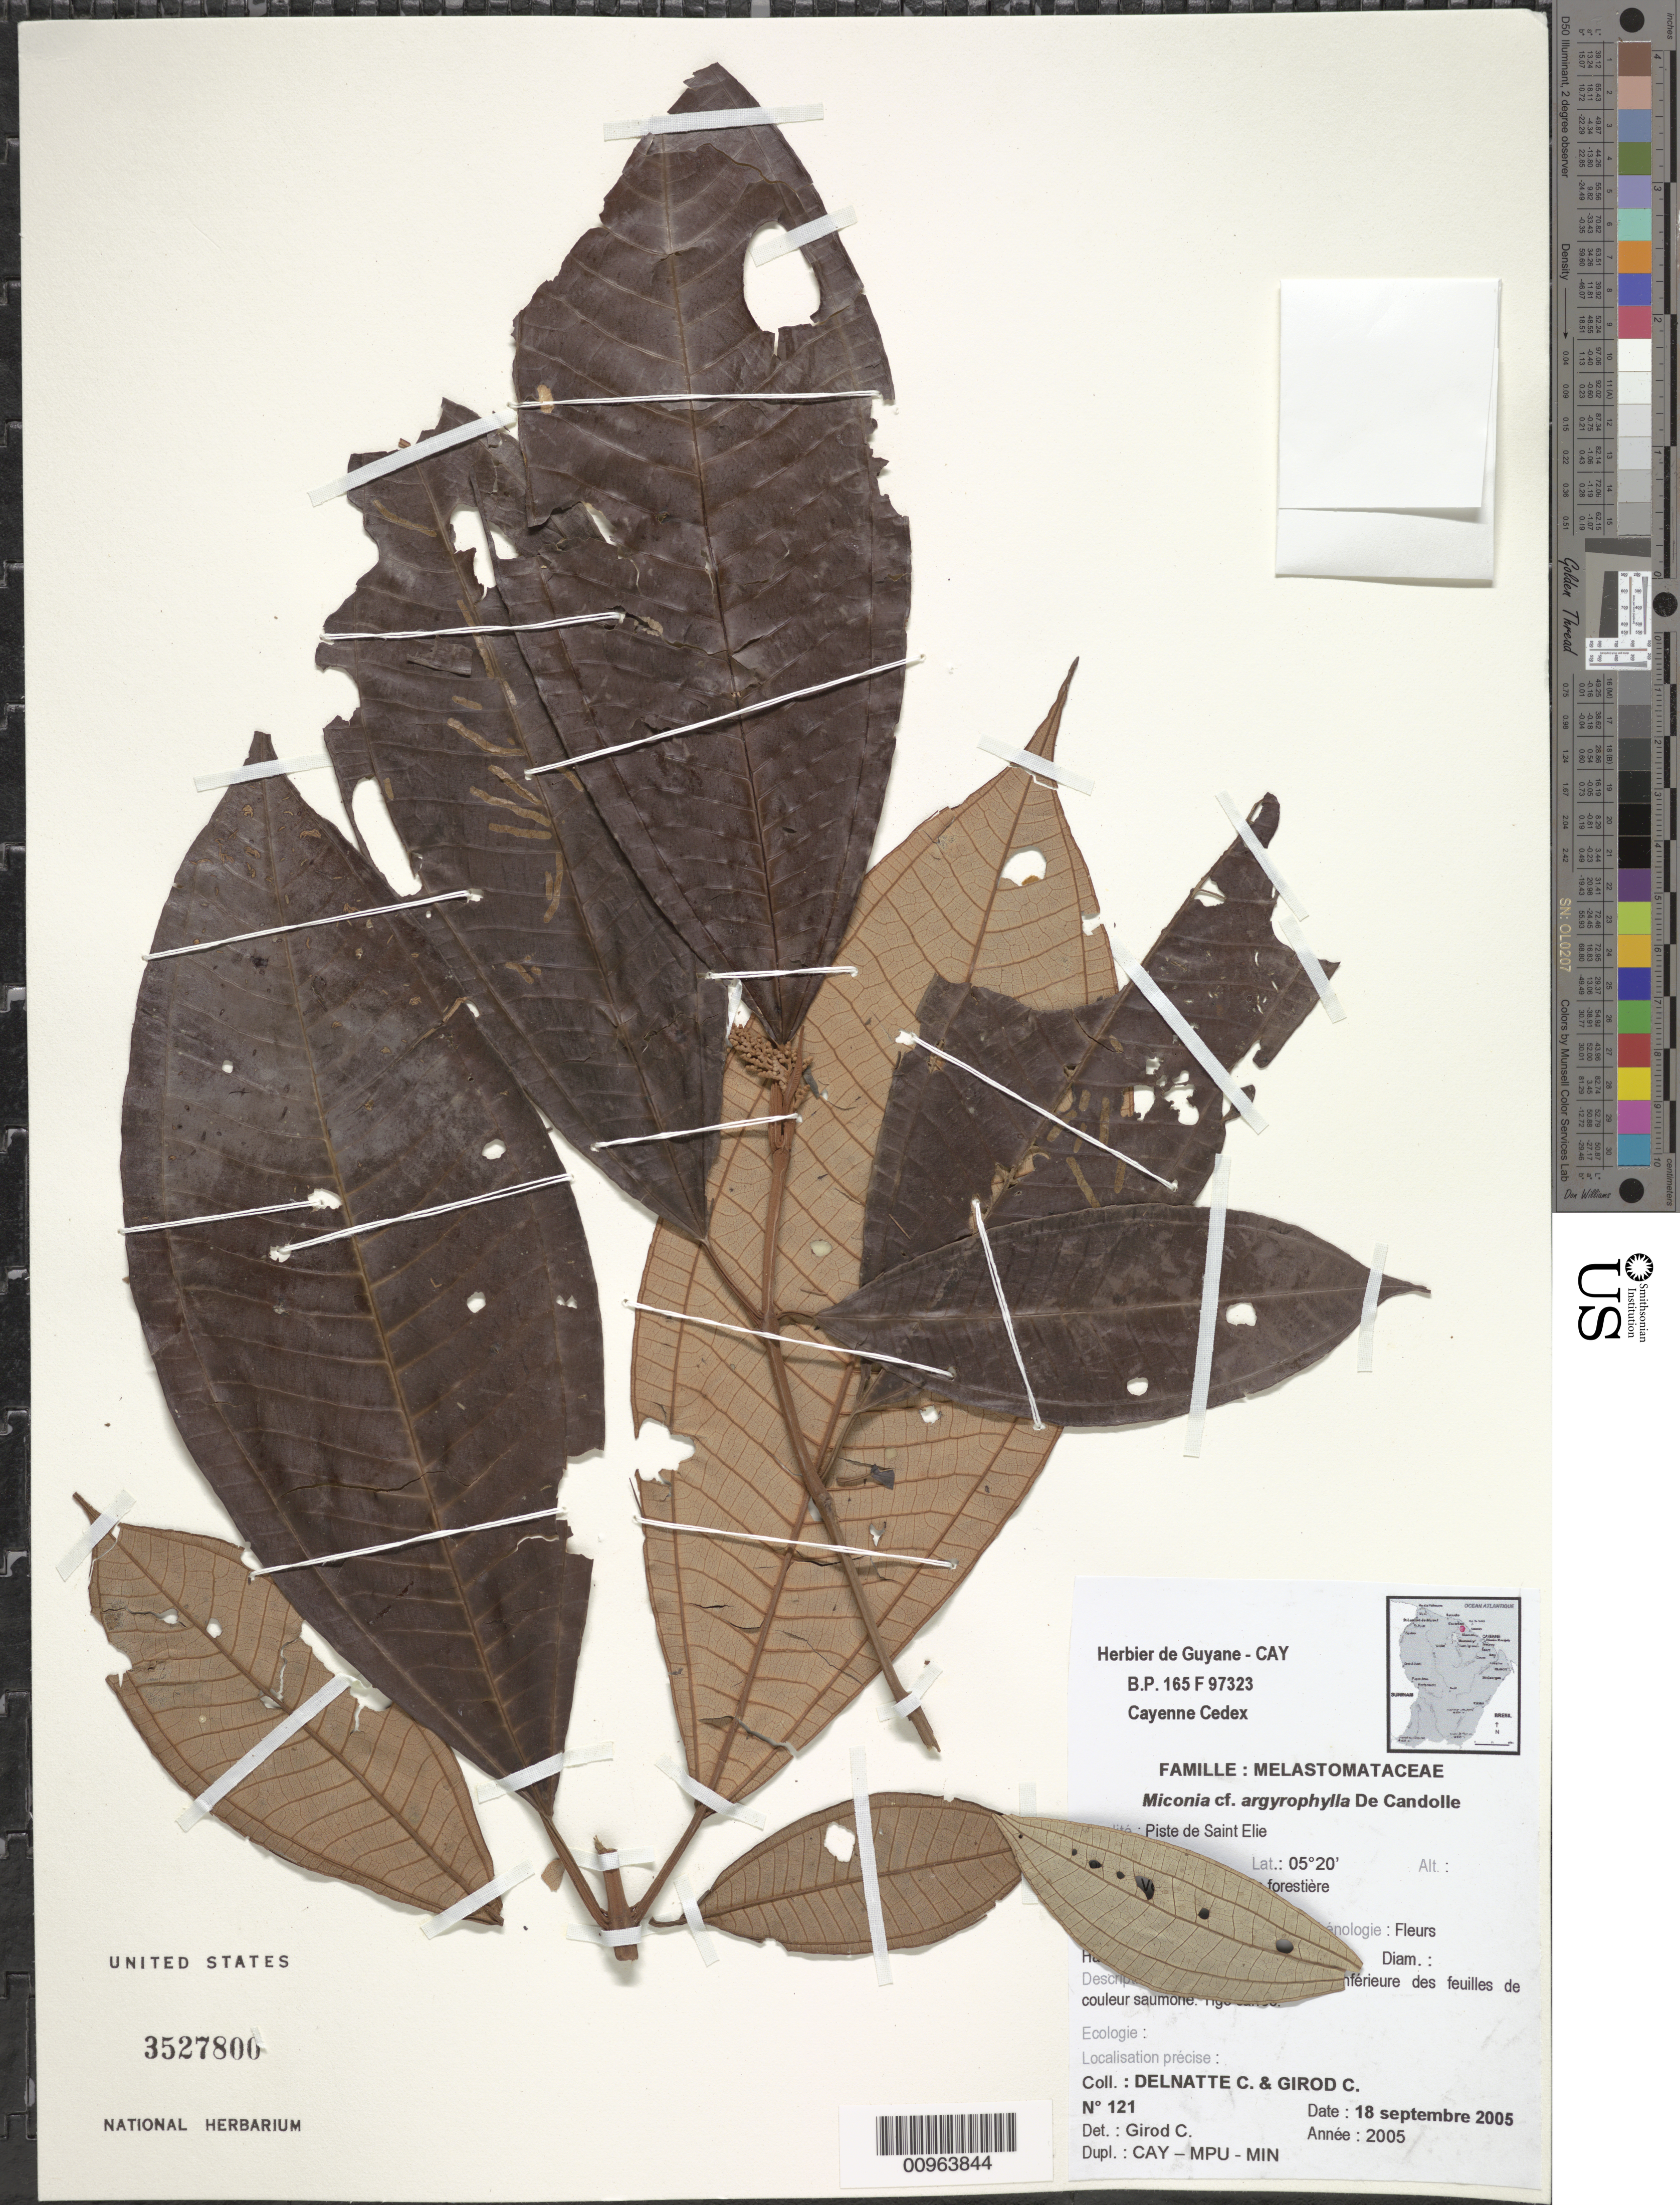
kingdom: Plantae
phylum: Tracheophyta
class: Magnoliopsida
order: Myrtales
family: Melastomataceae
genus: Miconia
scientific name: Miconia argyrophylla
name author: DC.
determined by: Girod, C.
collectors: C. Delnatte & C. Girod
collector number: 121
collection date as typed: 18-Sep-05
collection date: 2005-09-18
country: French Guiana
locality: Piste de Saint Elie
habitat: Vegetation ripicole forestiere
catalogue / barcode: US 3527800